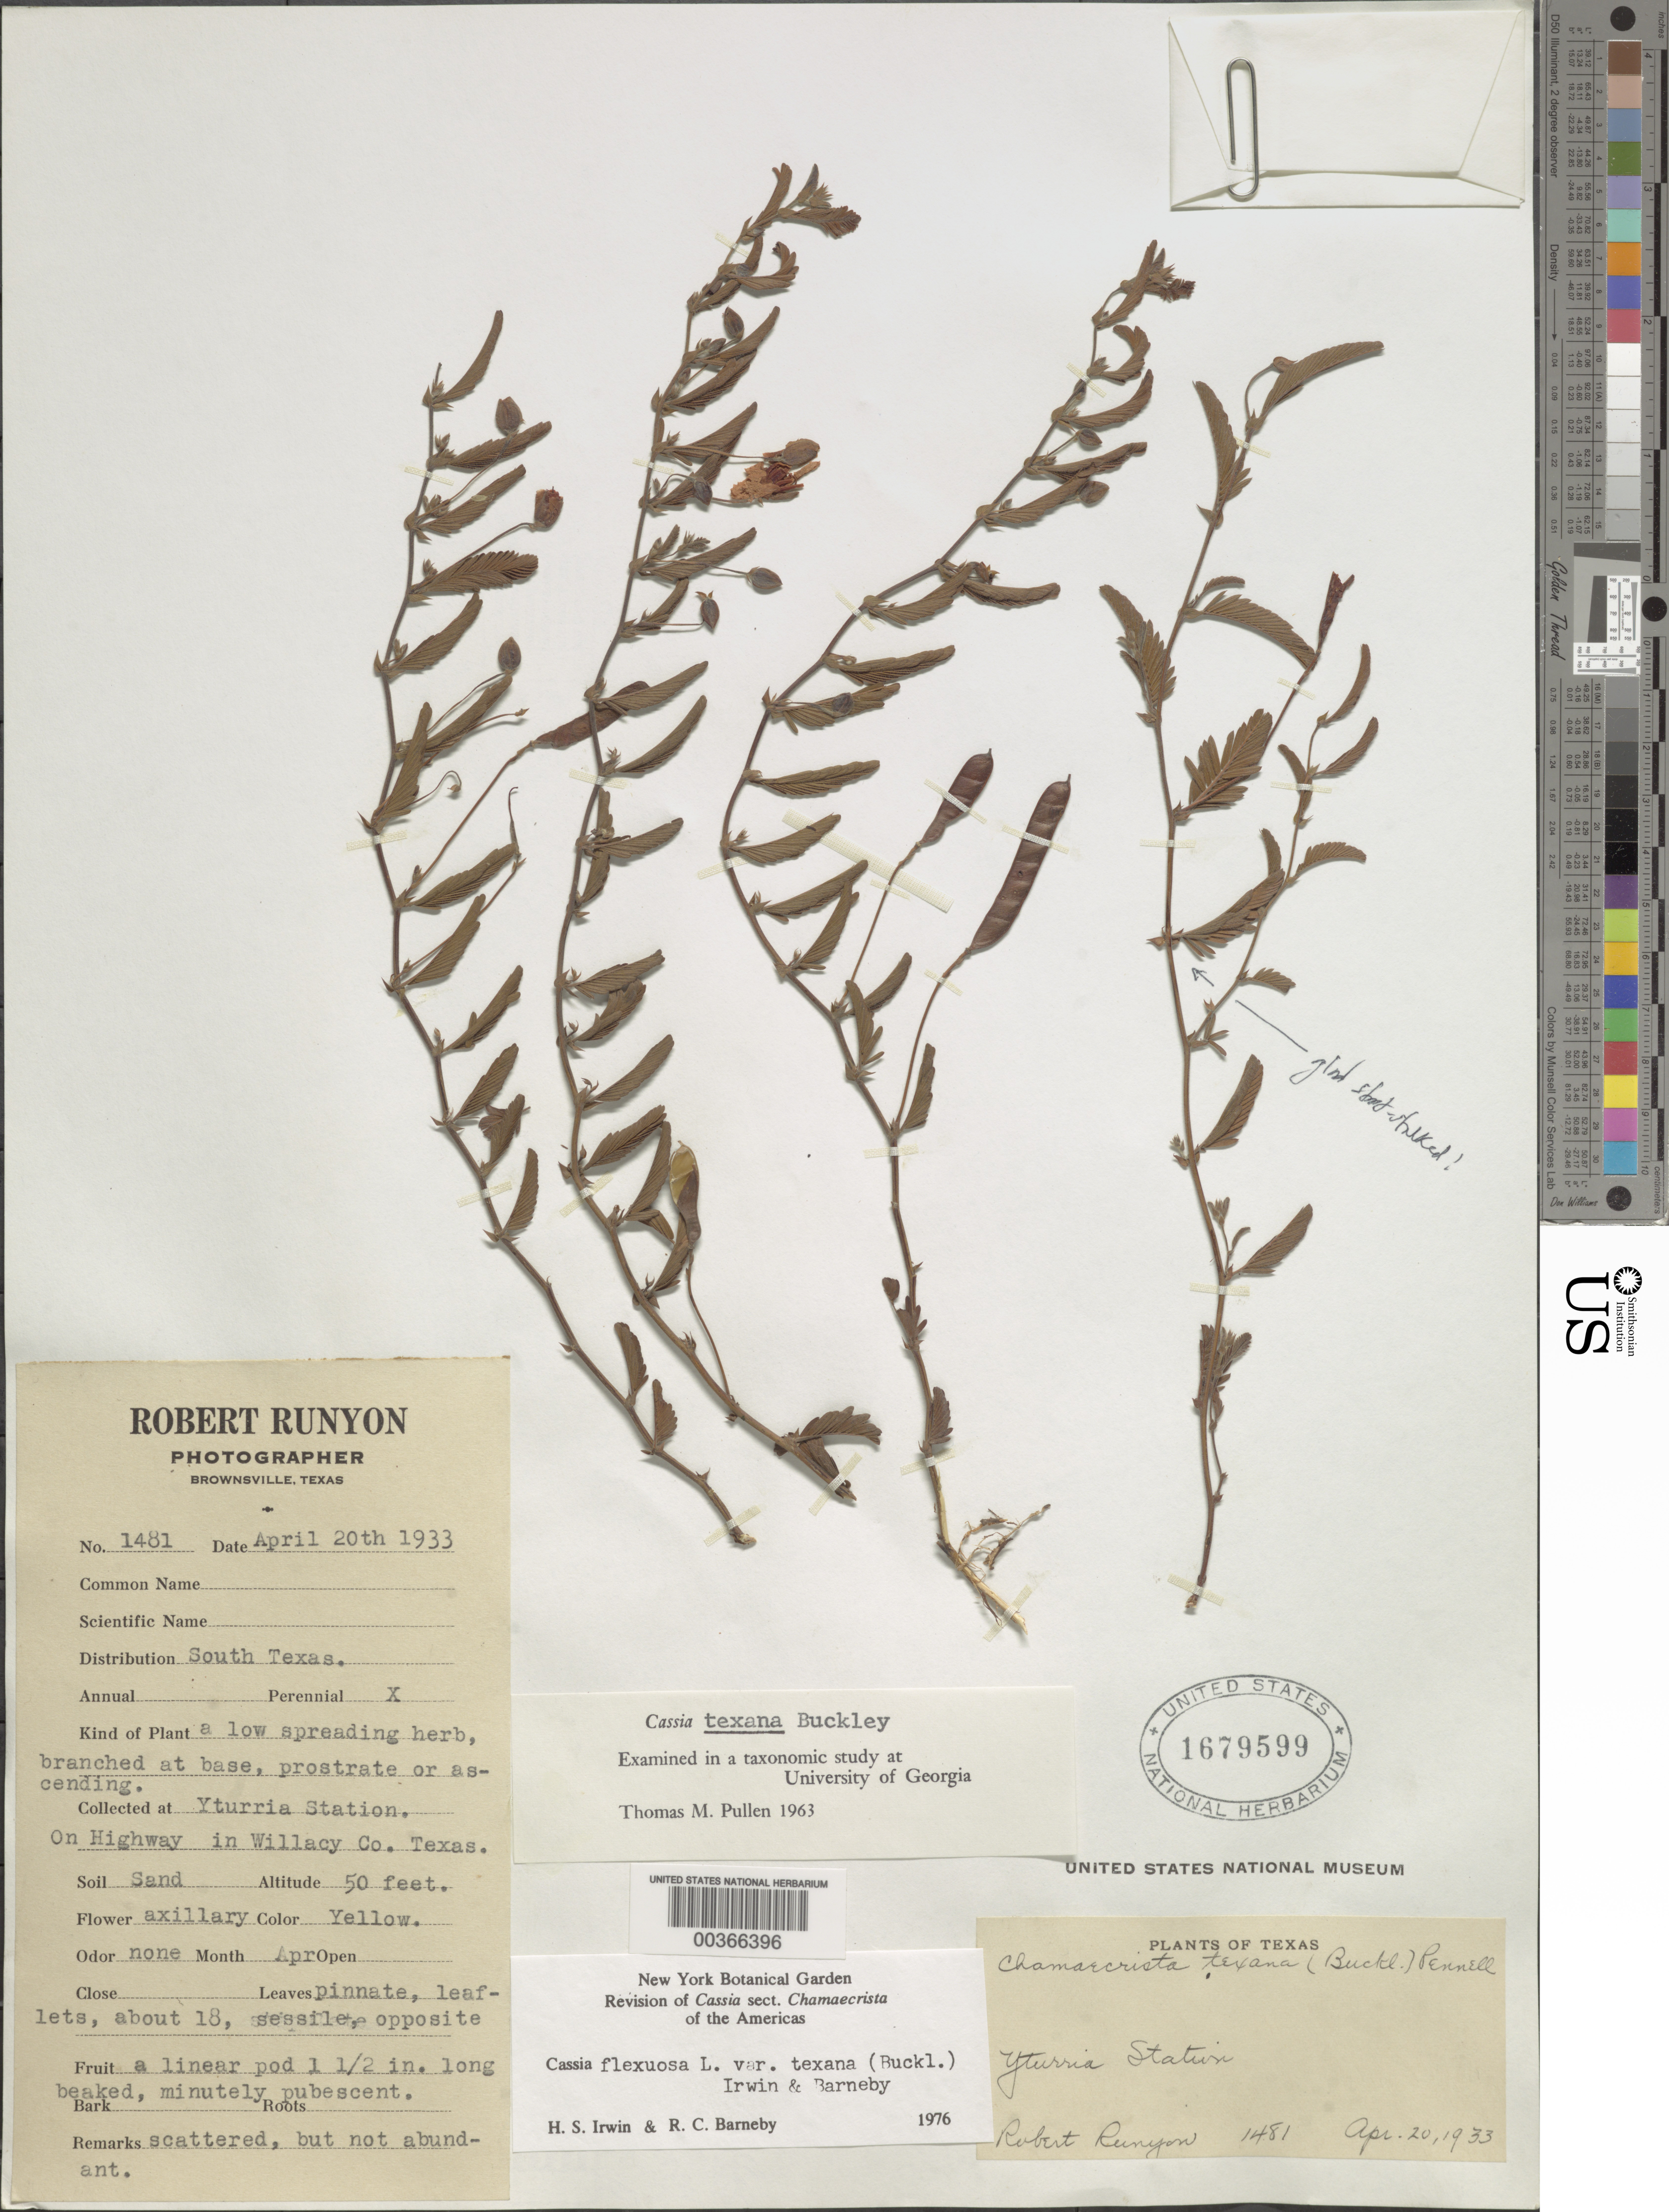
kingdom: Plantae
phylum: Tracheophyta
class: Magnoliopsida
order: Fabales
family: Fabaceae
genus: Chamaecrista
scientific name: Chamaecrista flexuosa var. texana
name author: (Buckley) H.S. Irwin & Barneby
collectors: R. Runyon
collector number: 1481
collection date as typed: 20 Apr 1933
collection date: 1933-04-20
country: United States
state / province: Texas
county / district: Willacy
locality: Yturria station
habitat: On highway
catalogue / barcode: US 1679599